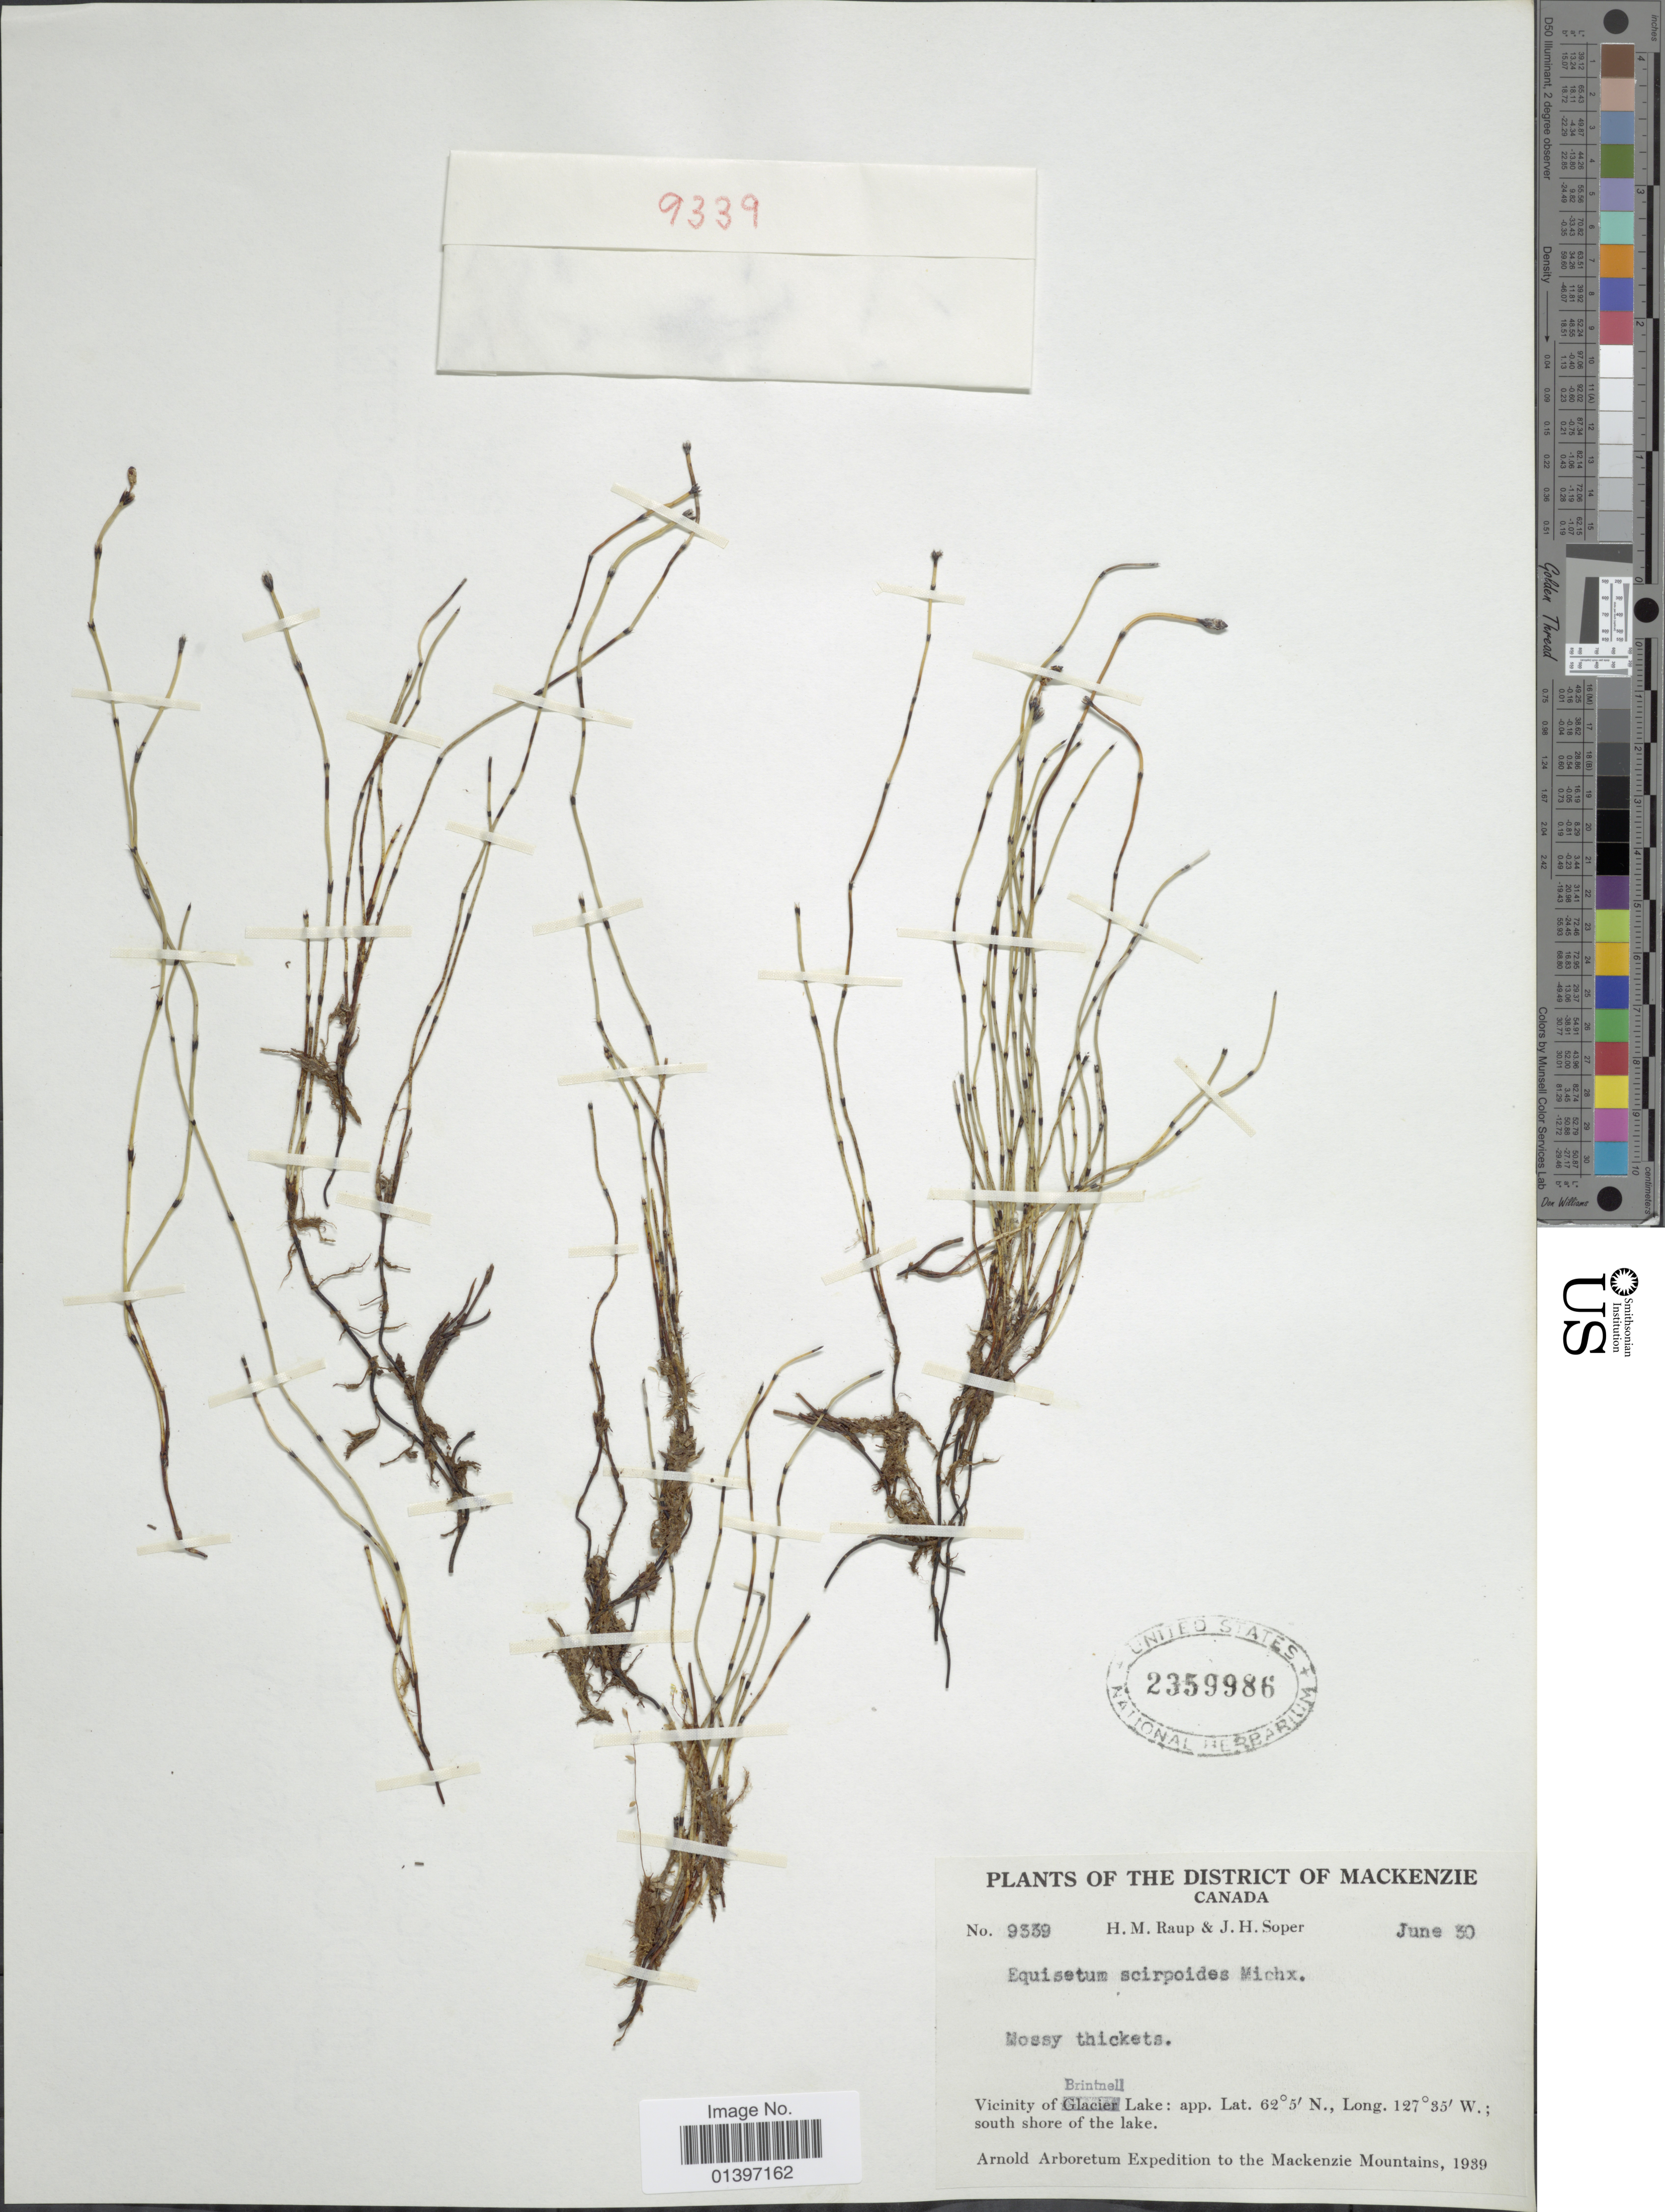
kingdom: Plantae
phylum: Tracheophyta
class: Polypodiopsida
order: Equisetales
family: Equisetaceae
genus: Equisetum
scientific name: Equisetum scirpoides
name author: Michx.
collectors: H. Raup & J. H. Soper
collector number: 9339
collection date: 1939-06-30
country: Canada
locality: District of Mackenzie, Vicinity of Brintnell Lake, south shore of the lake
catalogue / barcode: US 2359986